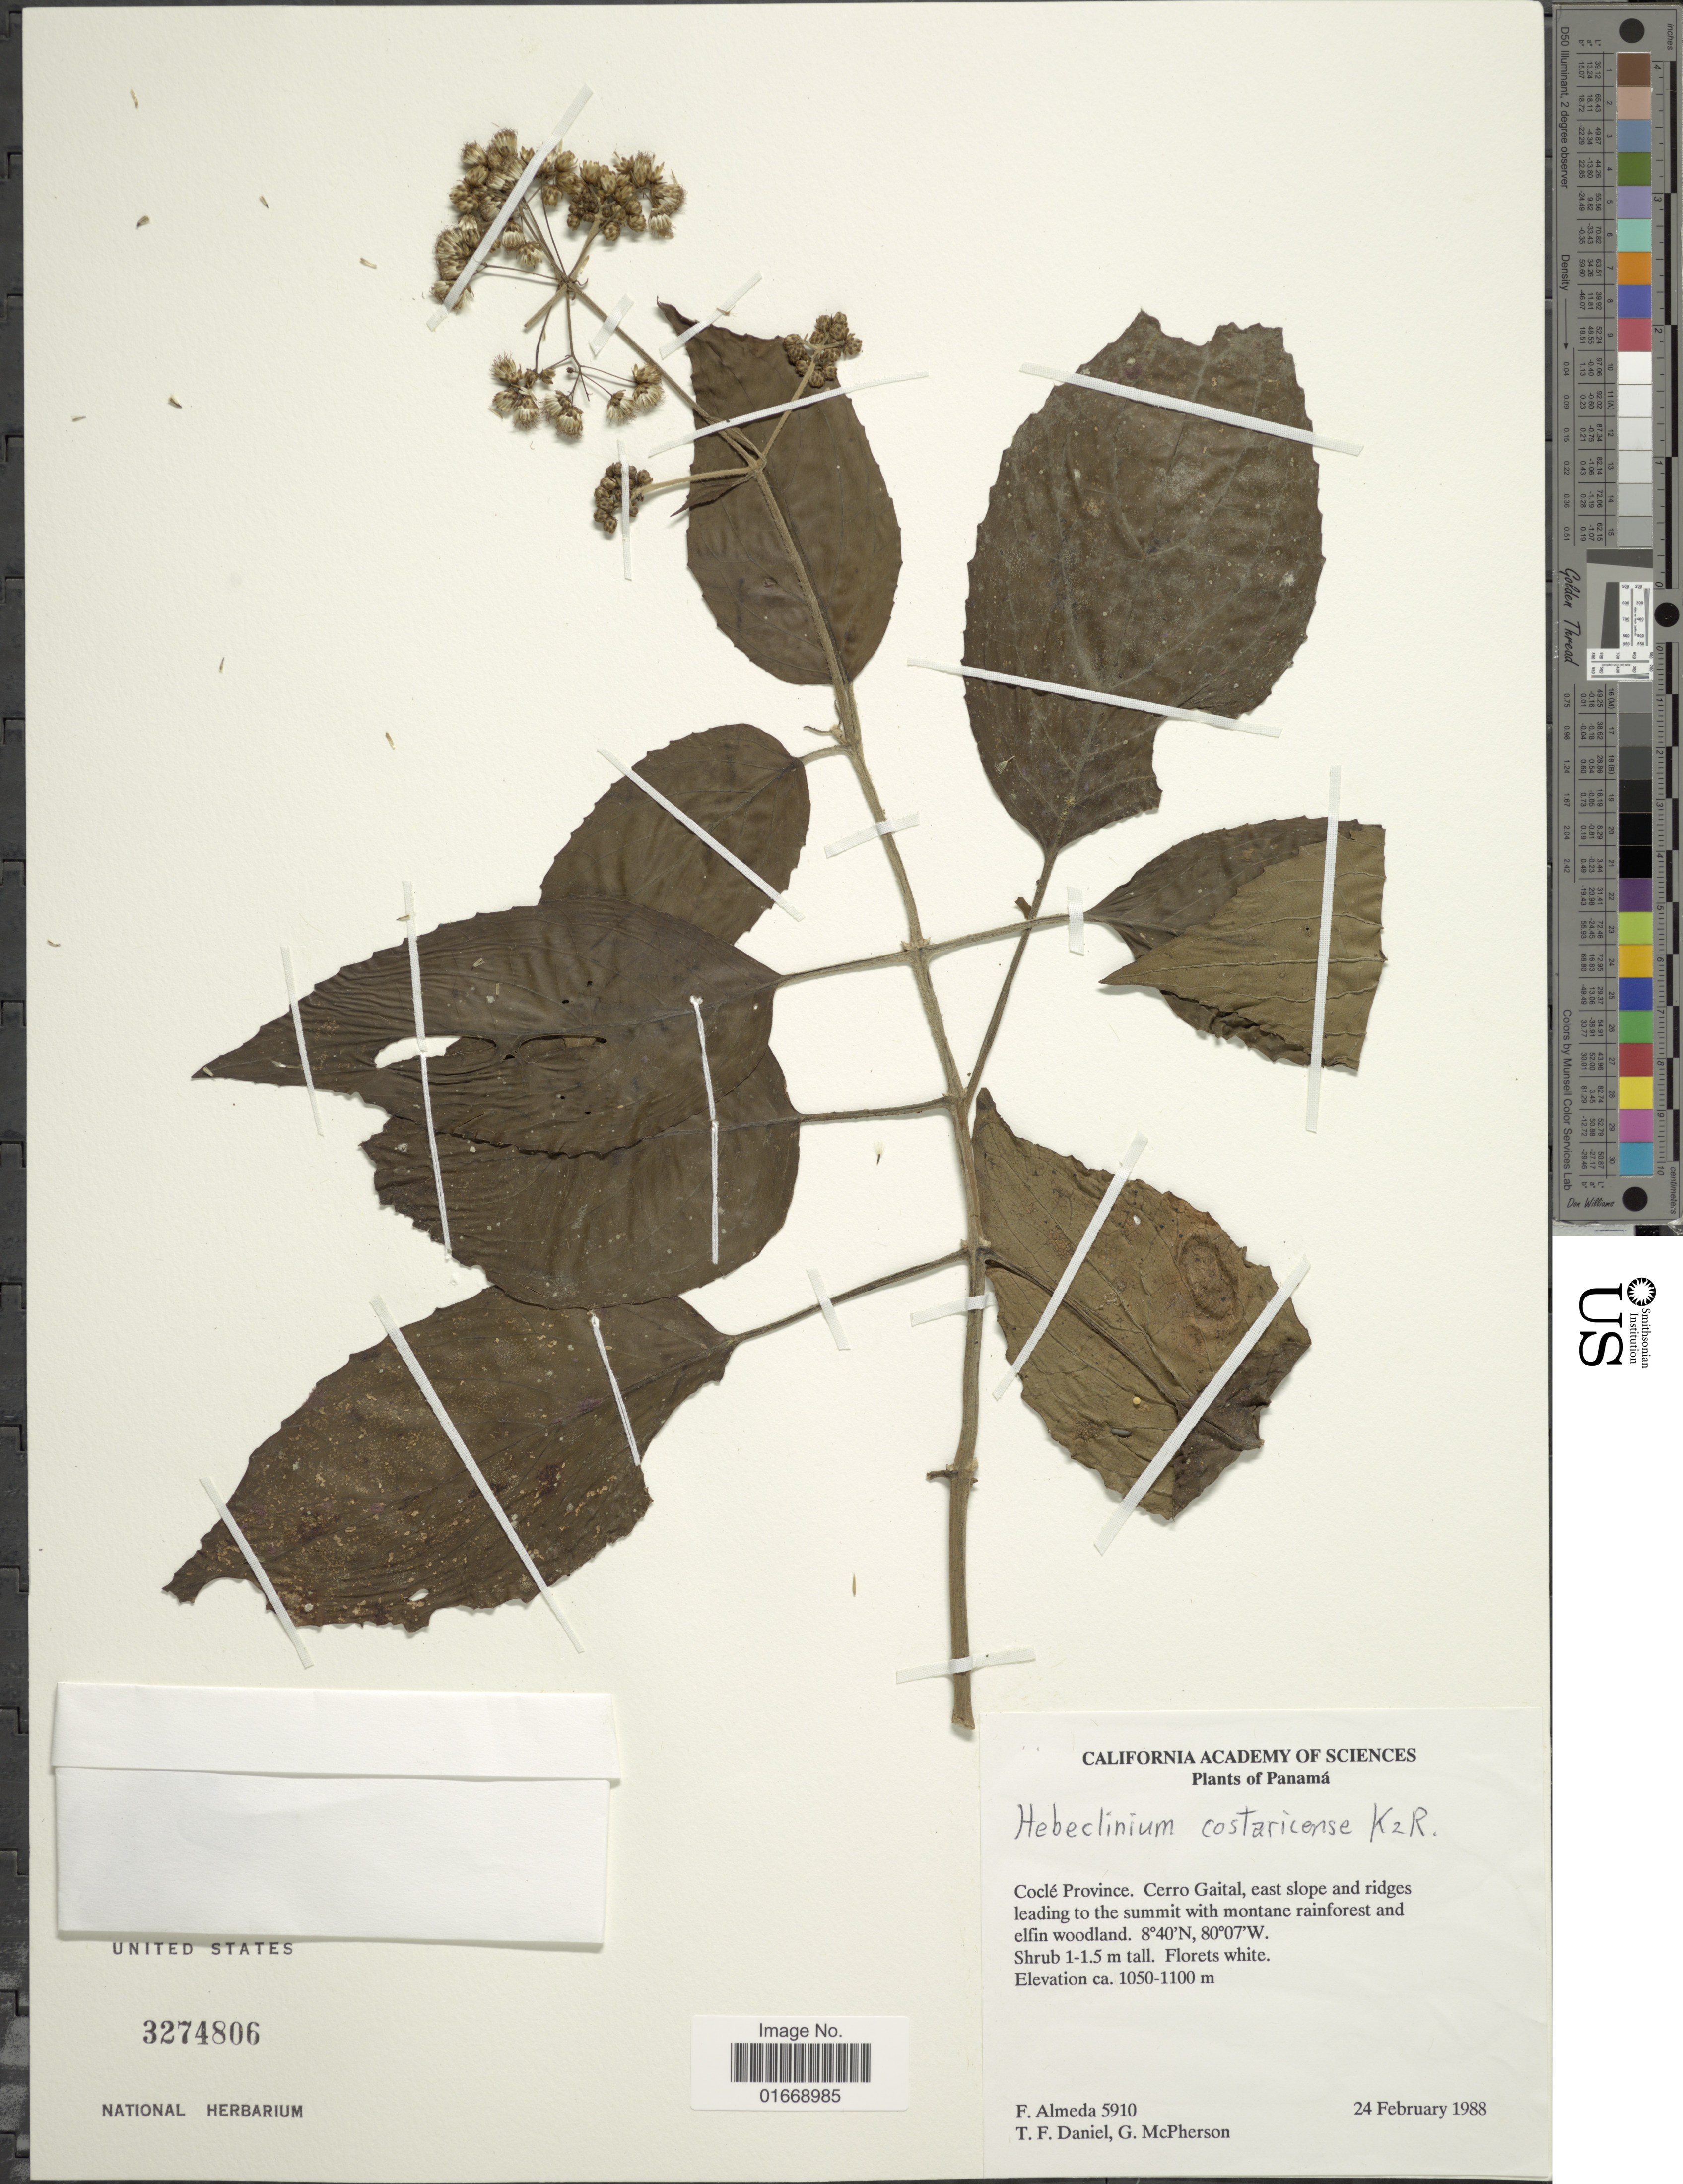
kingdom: Plantae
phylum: Tracheophyta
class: Magnoliopsida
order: Asterales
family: Asteraceae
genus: Hebeclinium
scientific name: Hebeclinium costaricense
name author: R.M. King & H. Rob.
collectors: F. Almeda, T. F. Daniel & G. D. McPherson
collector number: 5910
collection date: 1988-02-24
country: Panama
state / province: Coclé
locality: Cerro Gaital, east slope and ridges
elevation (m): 1050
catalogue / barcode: US 3274806